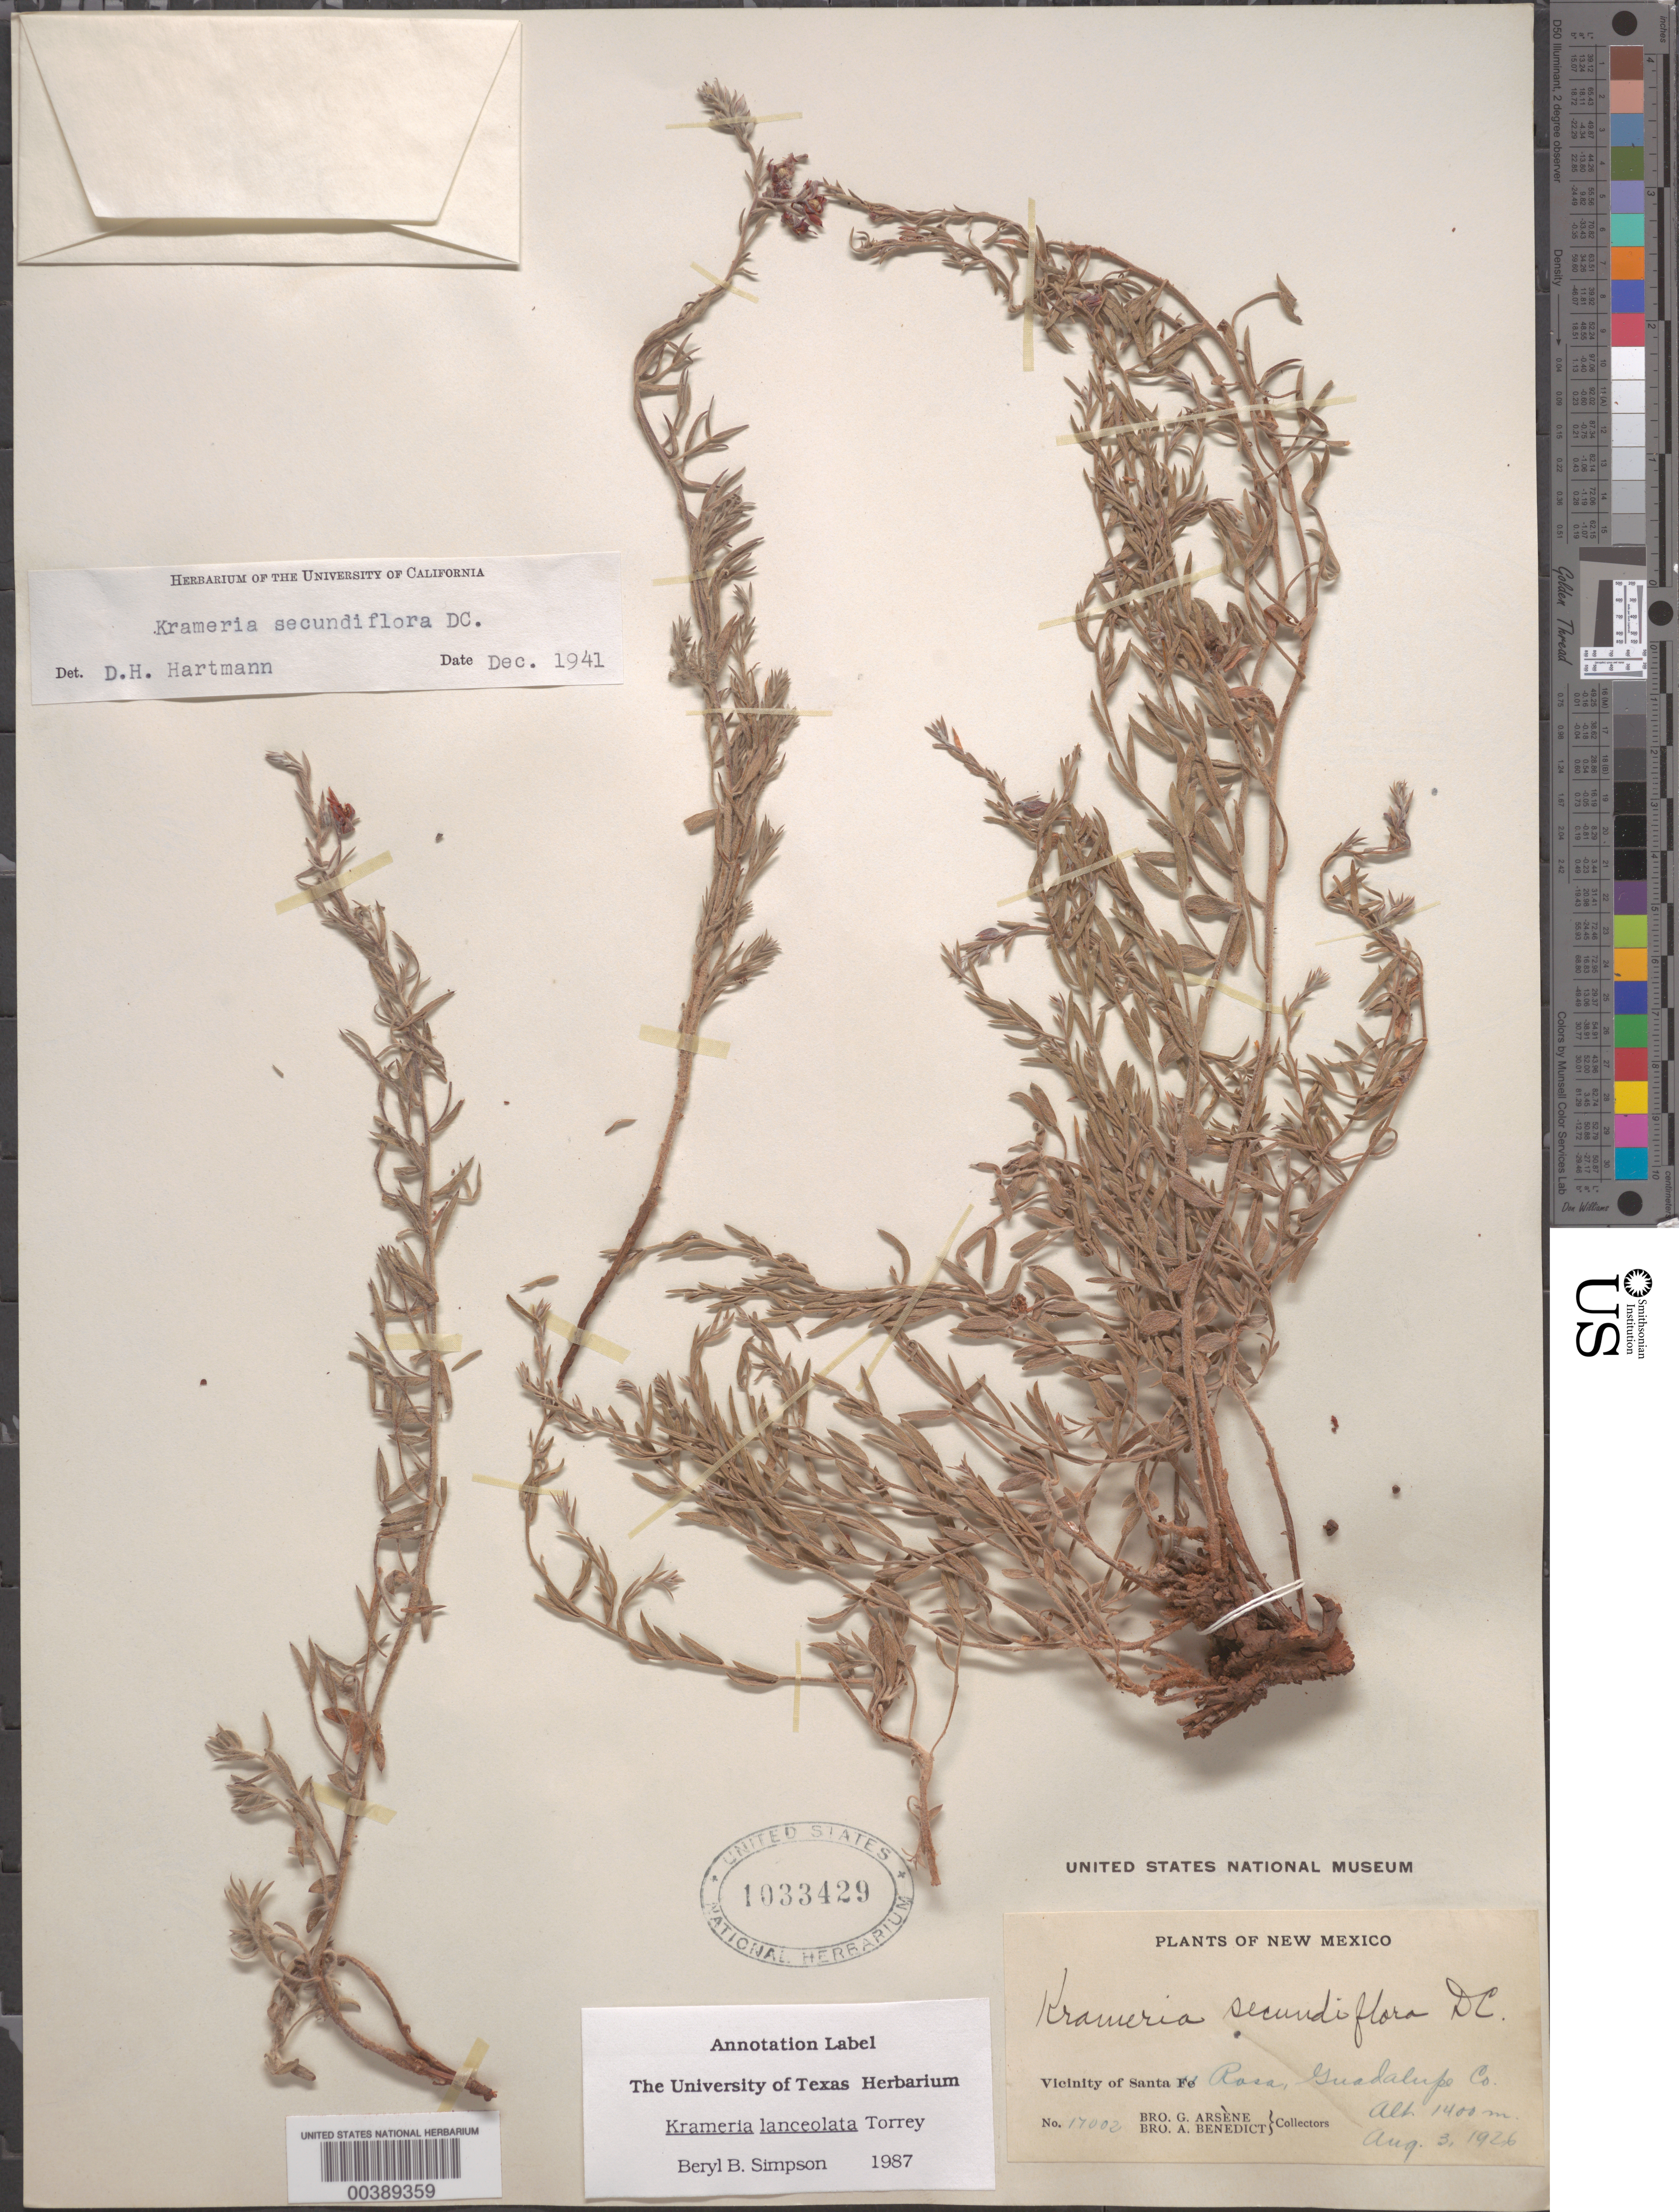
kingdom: Plantae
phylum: Tracheophyta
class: Magnoliopsida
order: Zygophyllales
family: Krameriaceae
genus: Krameria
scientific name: Krameria lanceolata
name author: Torr.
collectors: Bro. G. Arsène & Bro. Benedict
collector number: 17002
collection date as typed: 03 Aug 1926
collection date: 1926-08-03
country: United States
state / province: New Mexico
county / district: Guadalupe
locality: Vicinity of santa rosa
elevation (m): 1400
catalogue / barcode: US 1033429